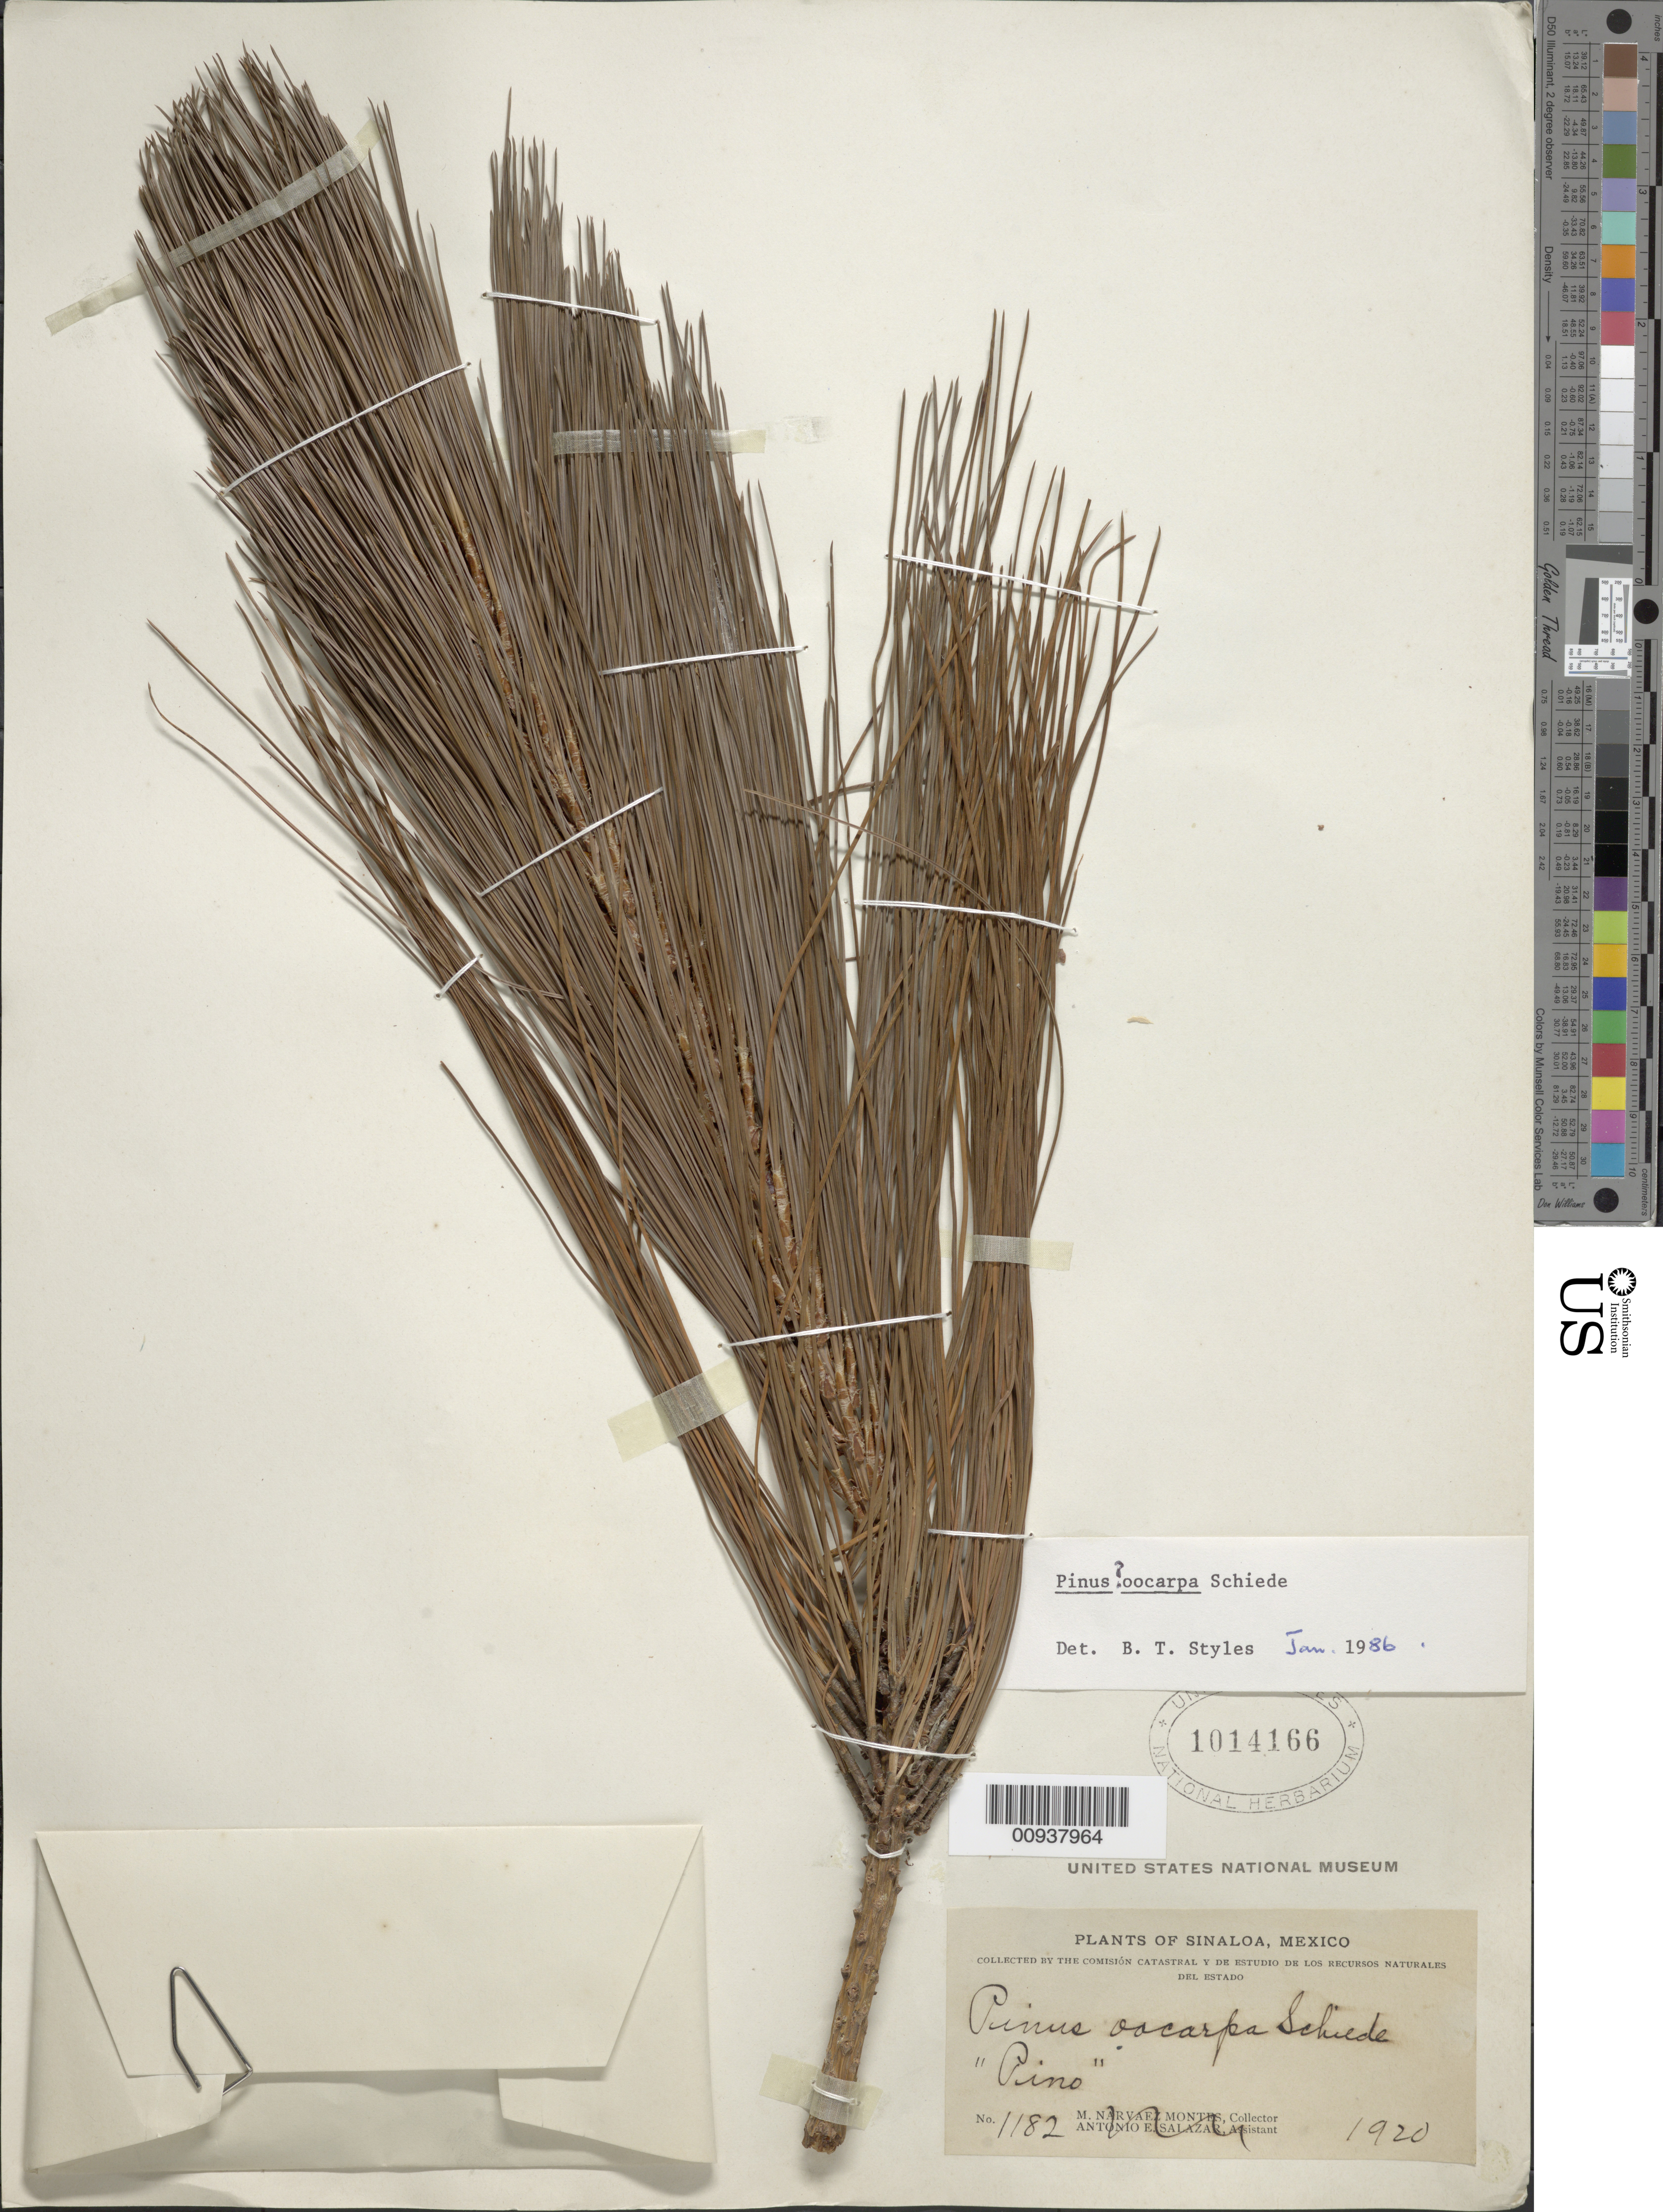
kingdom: Plantae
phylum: Tracheophyta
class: Pinopsida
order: Pinales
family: Pinaceae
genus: Pinus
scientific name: Pinus oocarpa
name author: Schiede ex Schltdl.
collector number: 1182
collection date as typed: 1920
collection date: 1920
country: Mexico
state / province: Sinaloa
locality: State of Sinaloa.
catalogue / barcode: US 1014166